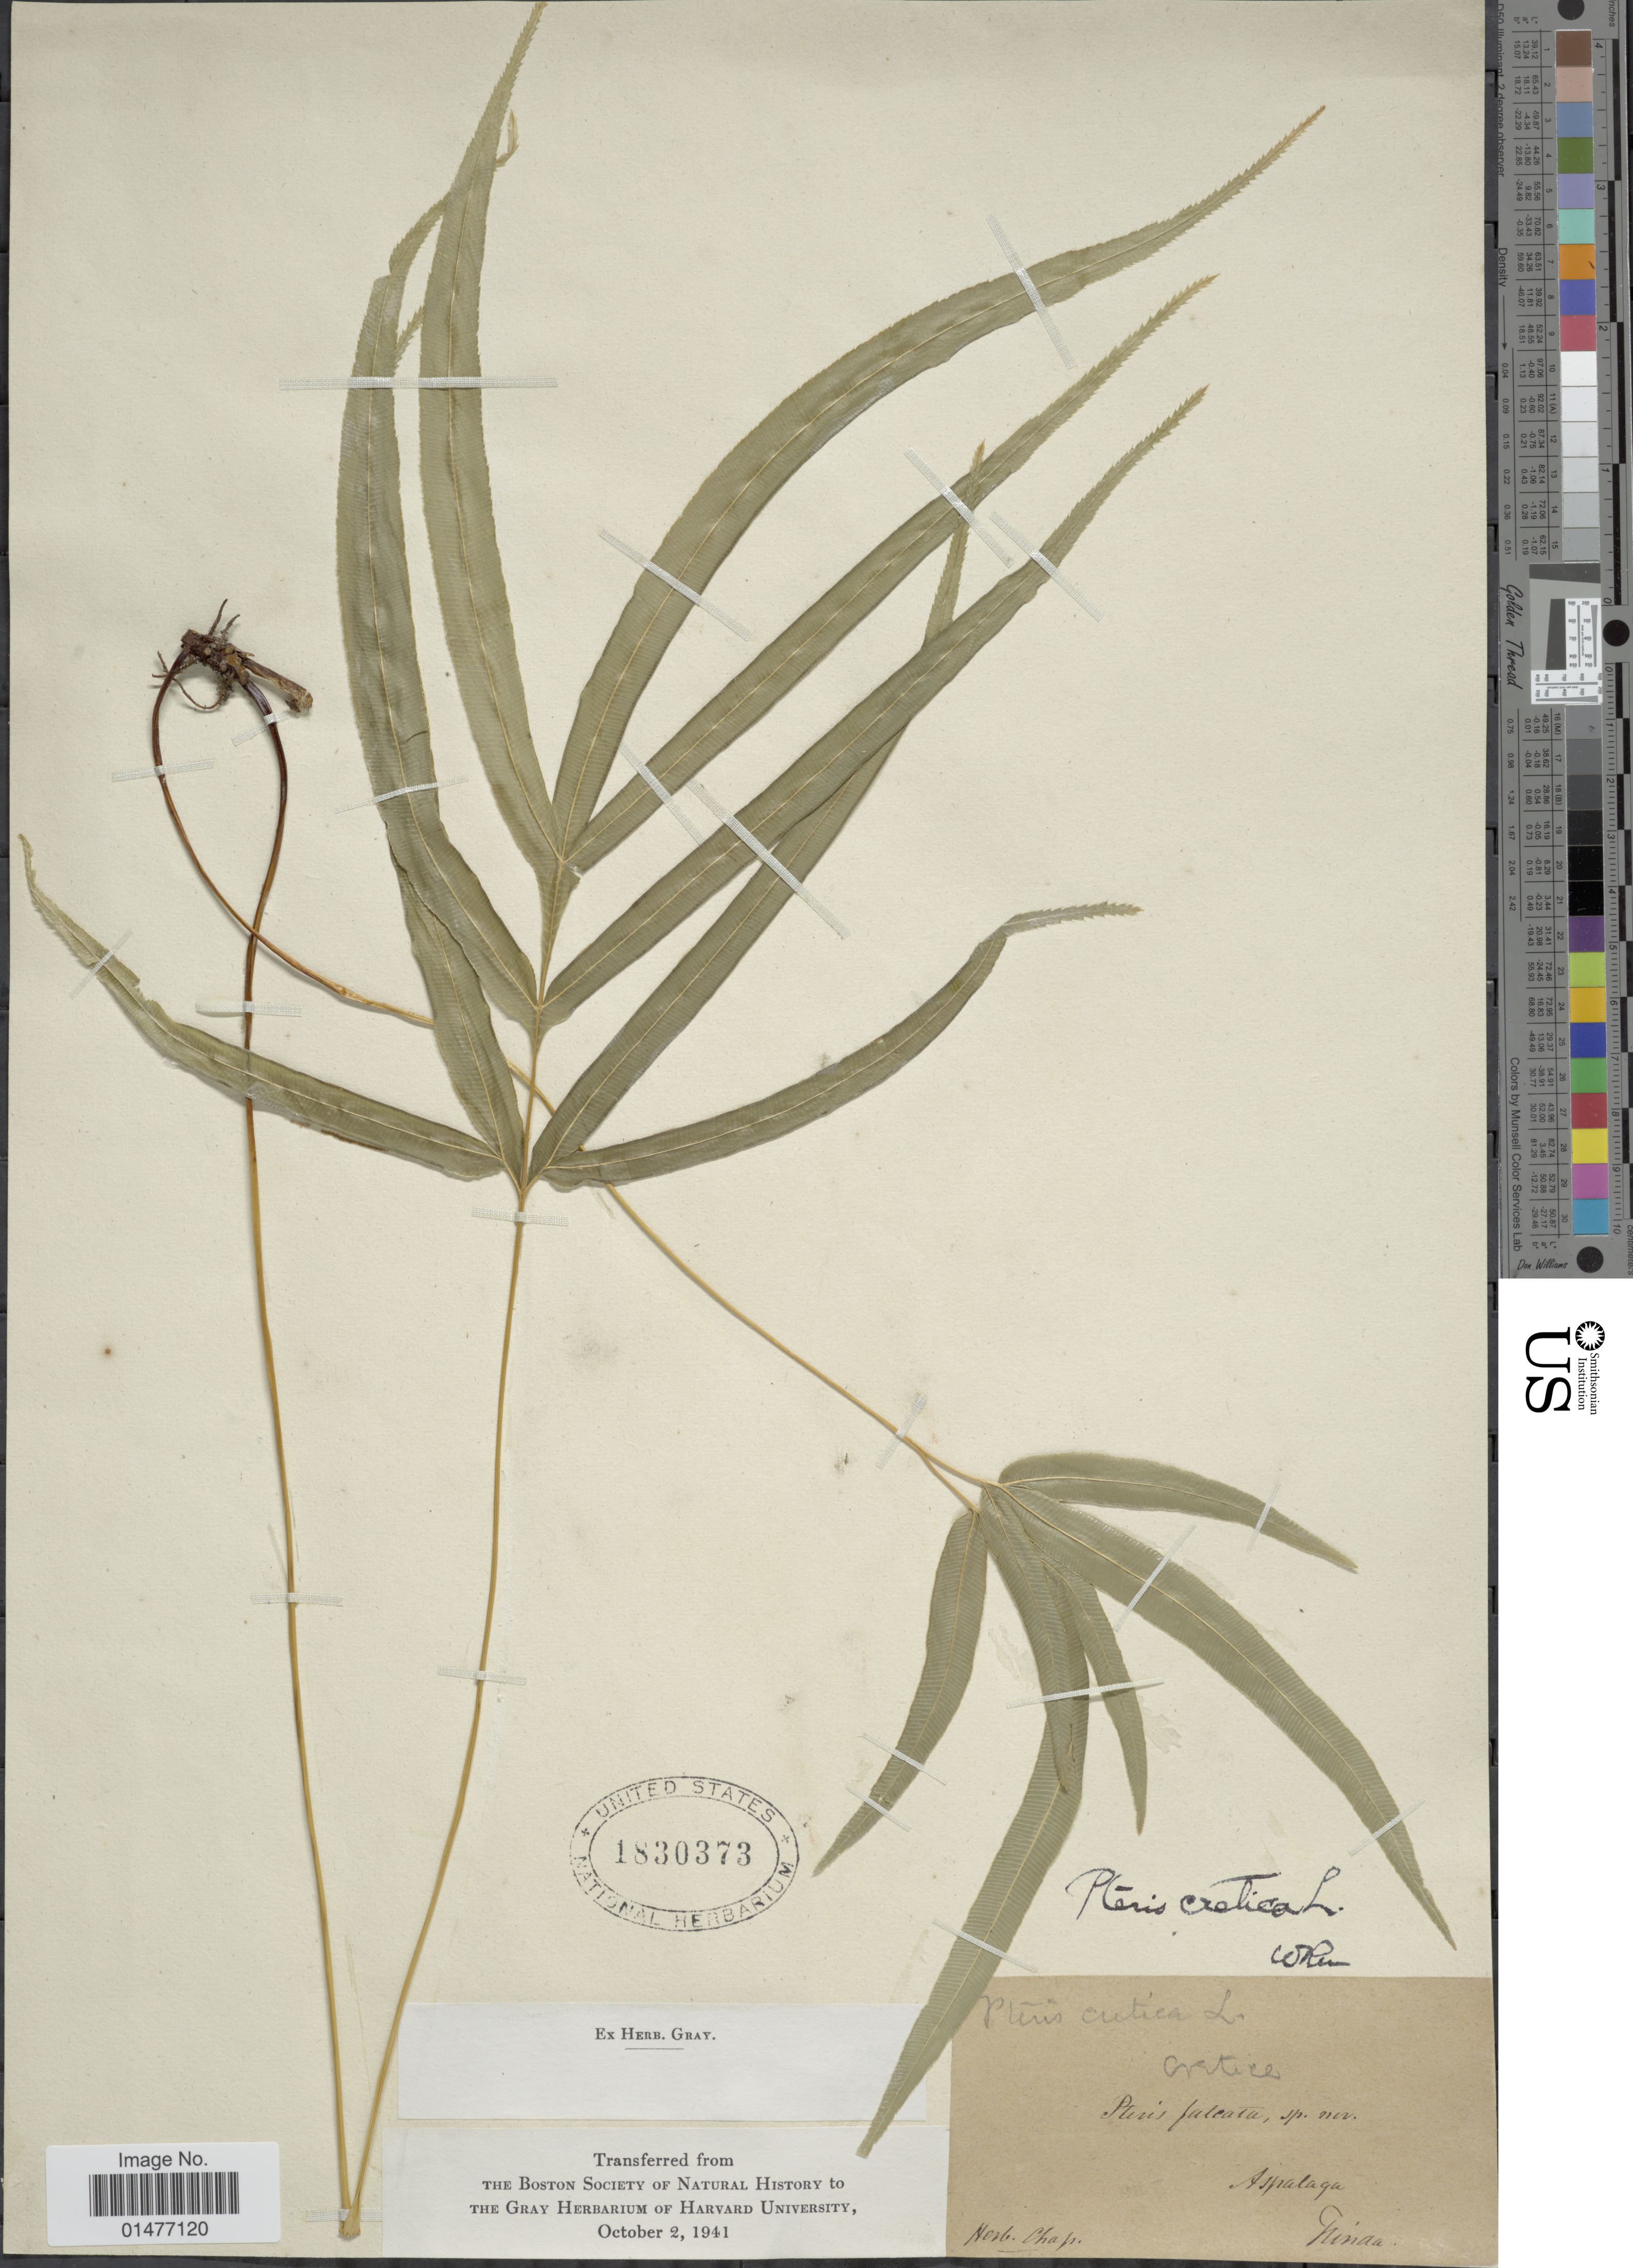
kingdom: Plantae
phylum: Tracheophyta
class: Polypodiopsida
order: Polypodiales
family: Pteridaceae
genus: Pteris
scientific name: Pteris cretica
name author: L.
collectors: ex herb. Gray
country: United States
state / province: Florida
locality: Aspalaga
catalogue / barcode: US 1830373